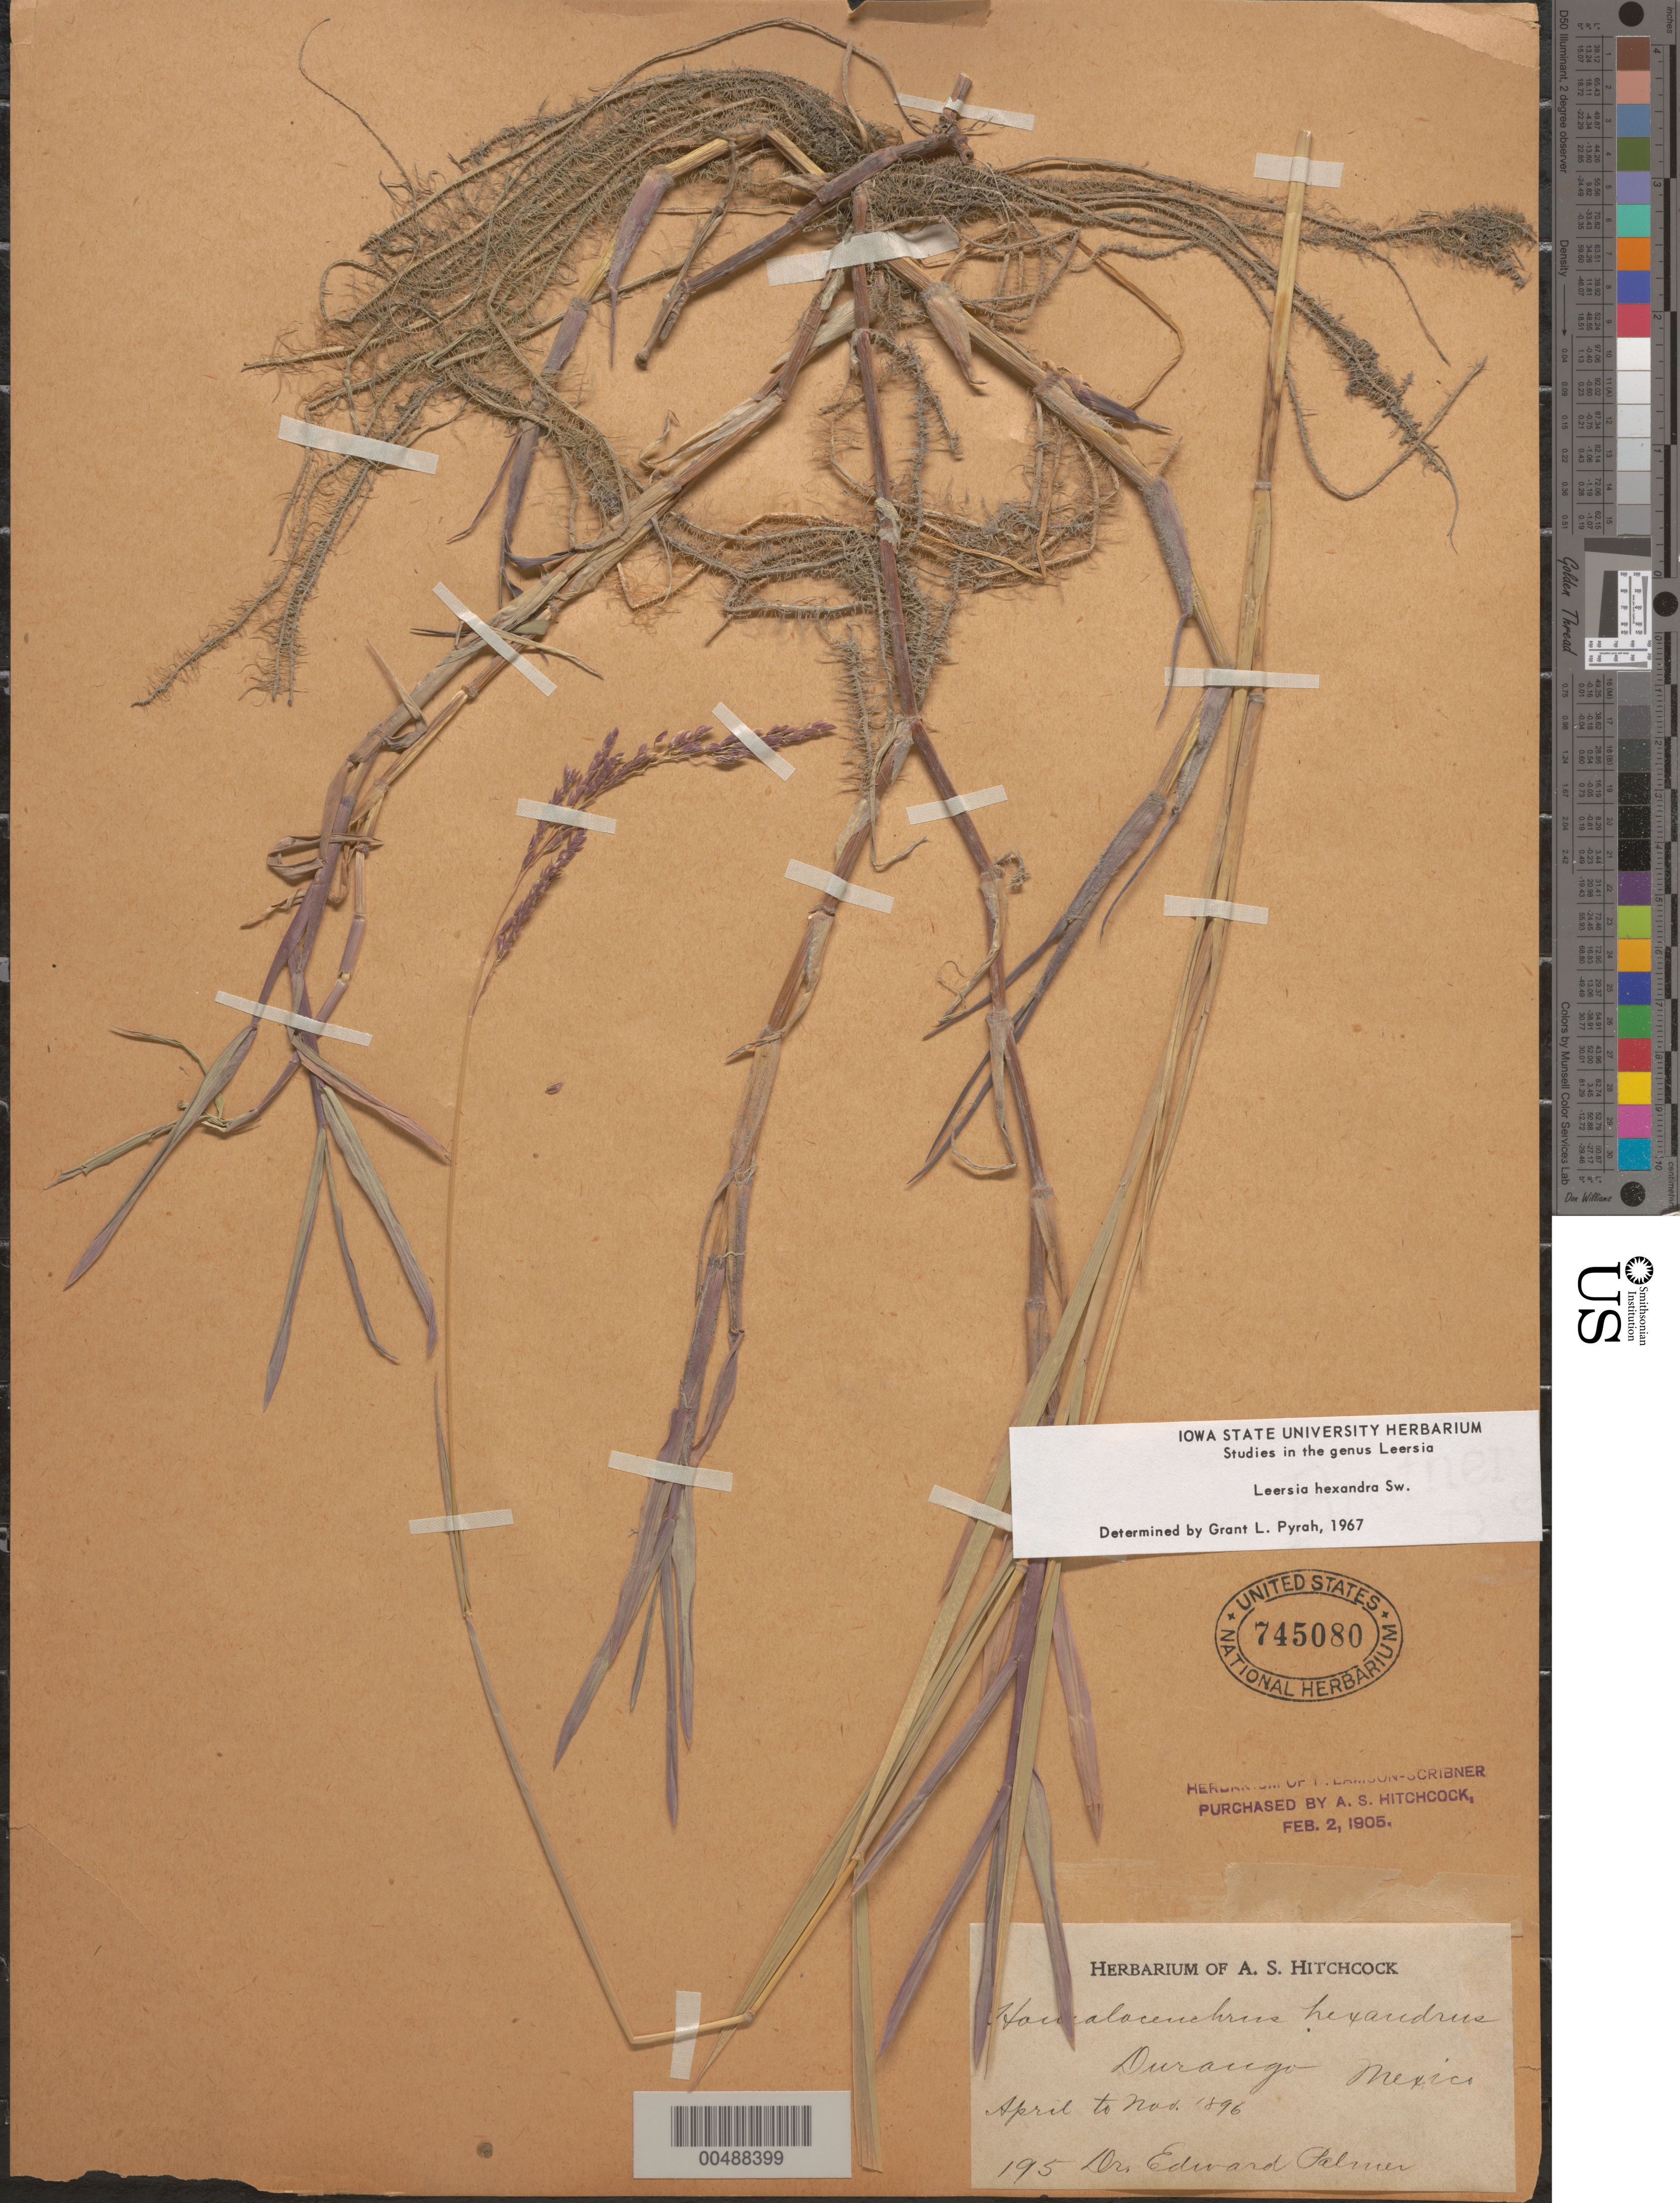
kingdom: Plantae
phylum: Tracheophyta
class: Liliopsida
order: Poales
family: Poaceae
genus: Leersia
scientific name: Leersia hexandra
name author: Sw.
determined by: Pyrah, G. L.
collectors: E. Palmer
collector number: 195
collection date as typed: Apr 1896 to Nov 1896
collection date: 1896-04/1896-11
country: Mexico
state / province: Durango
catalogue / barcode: US 745080